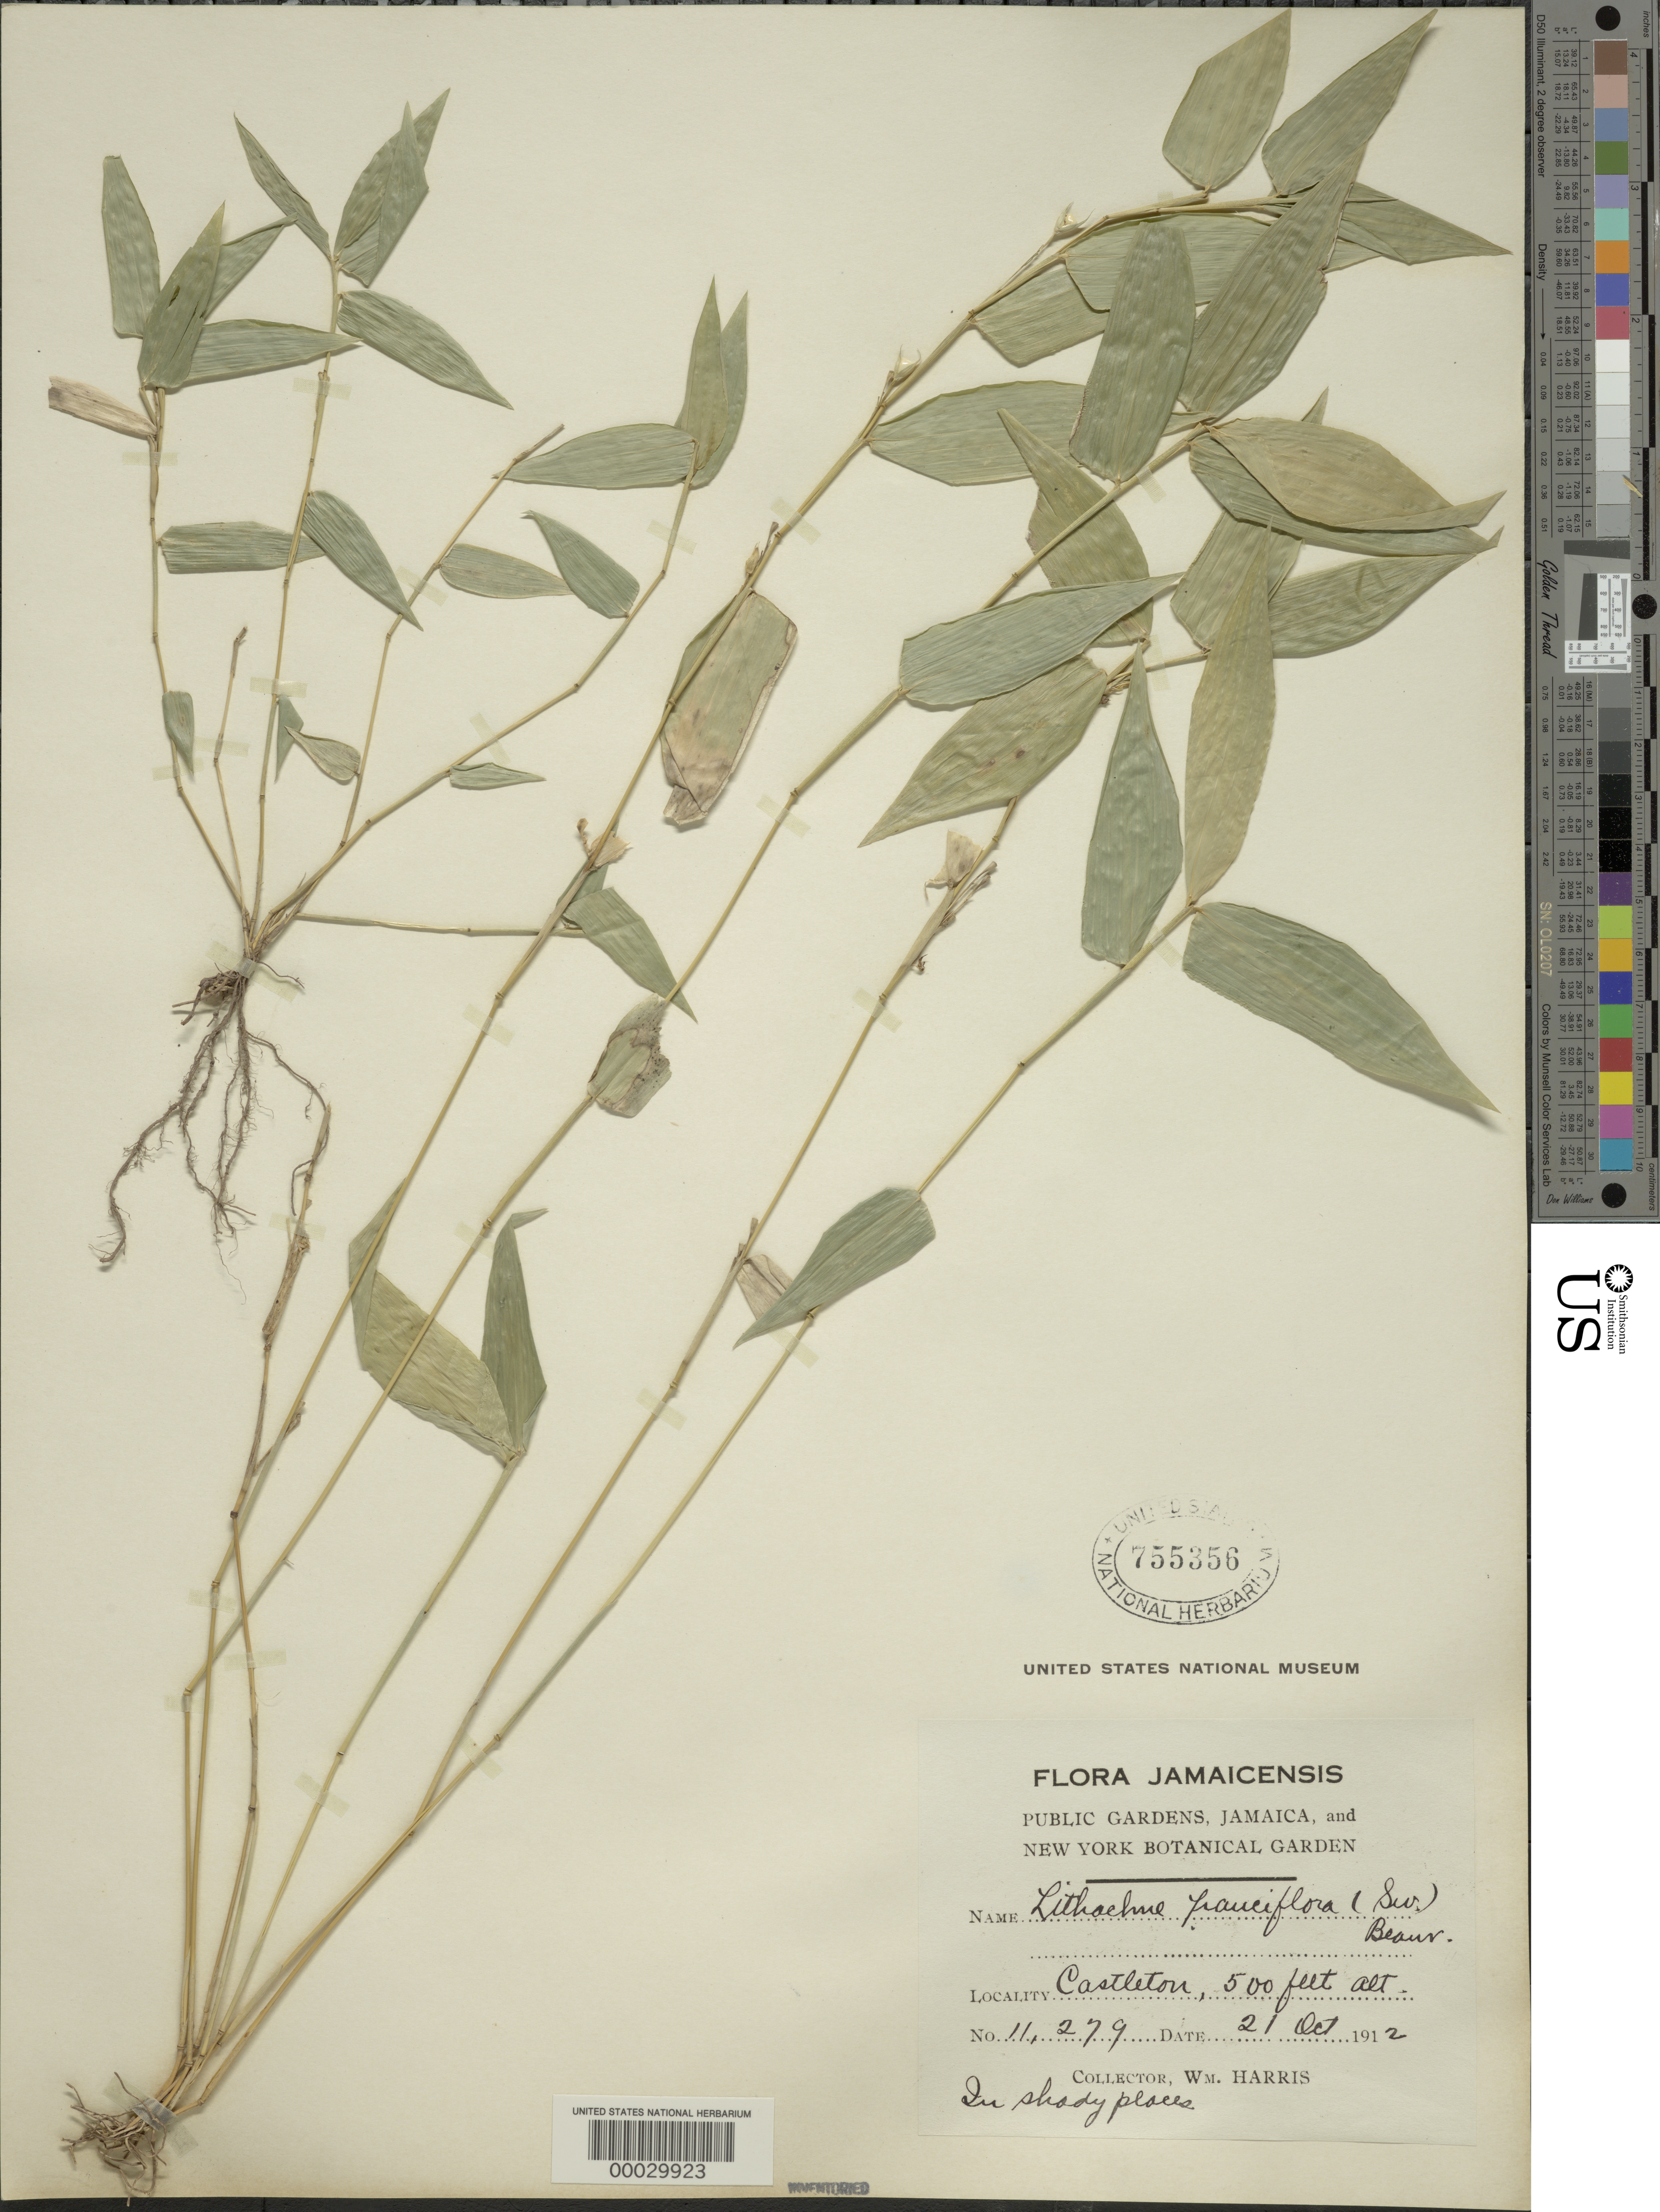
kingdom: Plantae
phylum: Tracheophyta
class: Liliopsida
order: Poales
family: Poaceae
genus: Lithachne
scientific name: Lithachne pauciflora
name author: (Sw.) P. Beauv.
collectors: W. H. Harris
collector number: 11279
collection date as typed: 21 Oct 1912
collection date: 1912-10-21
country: Jamaica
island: Greater Antilles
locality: Castleton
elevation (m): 153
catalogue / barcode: US 755356